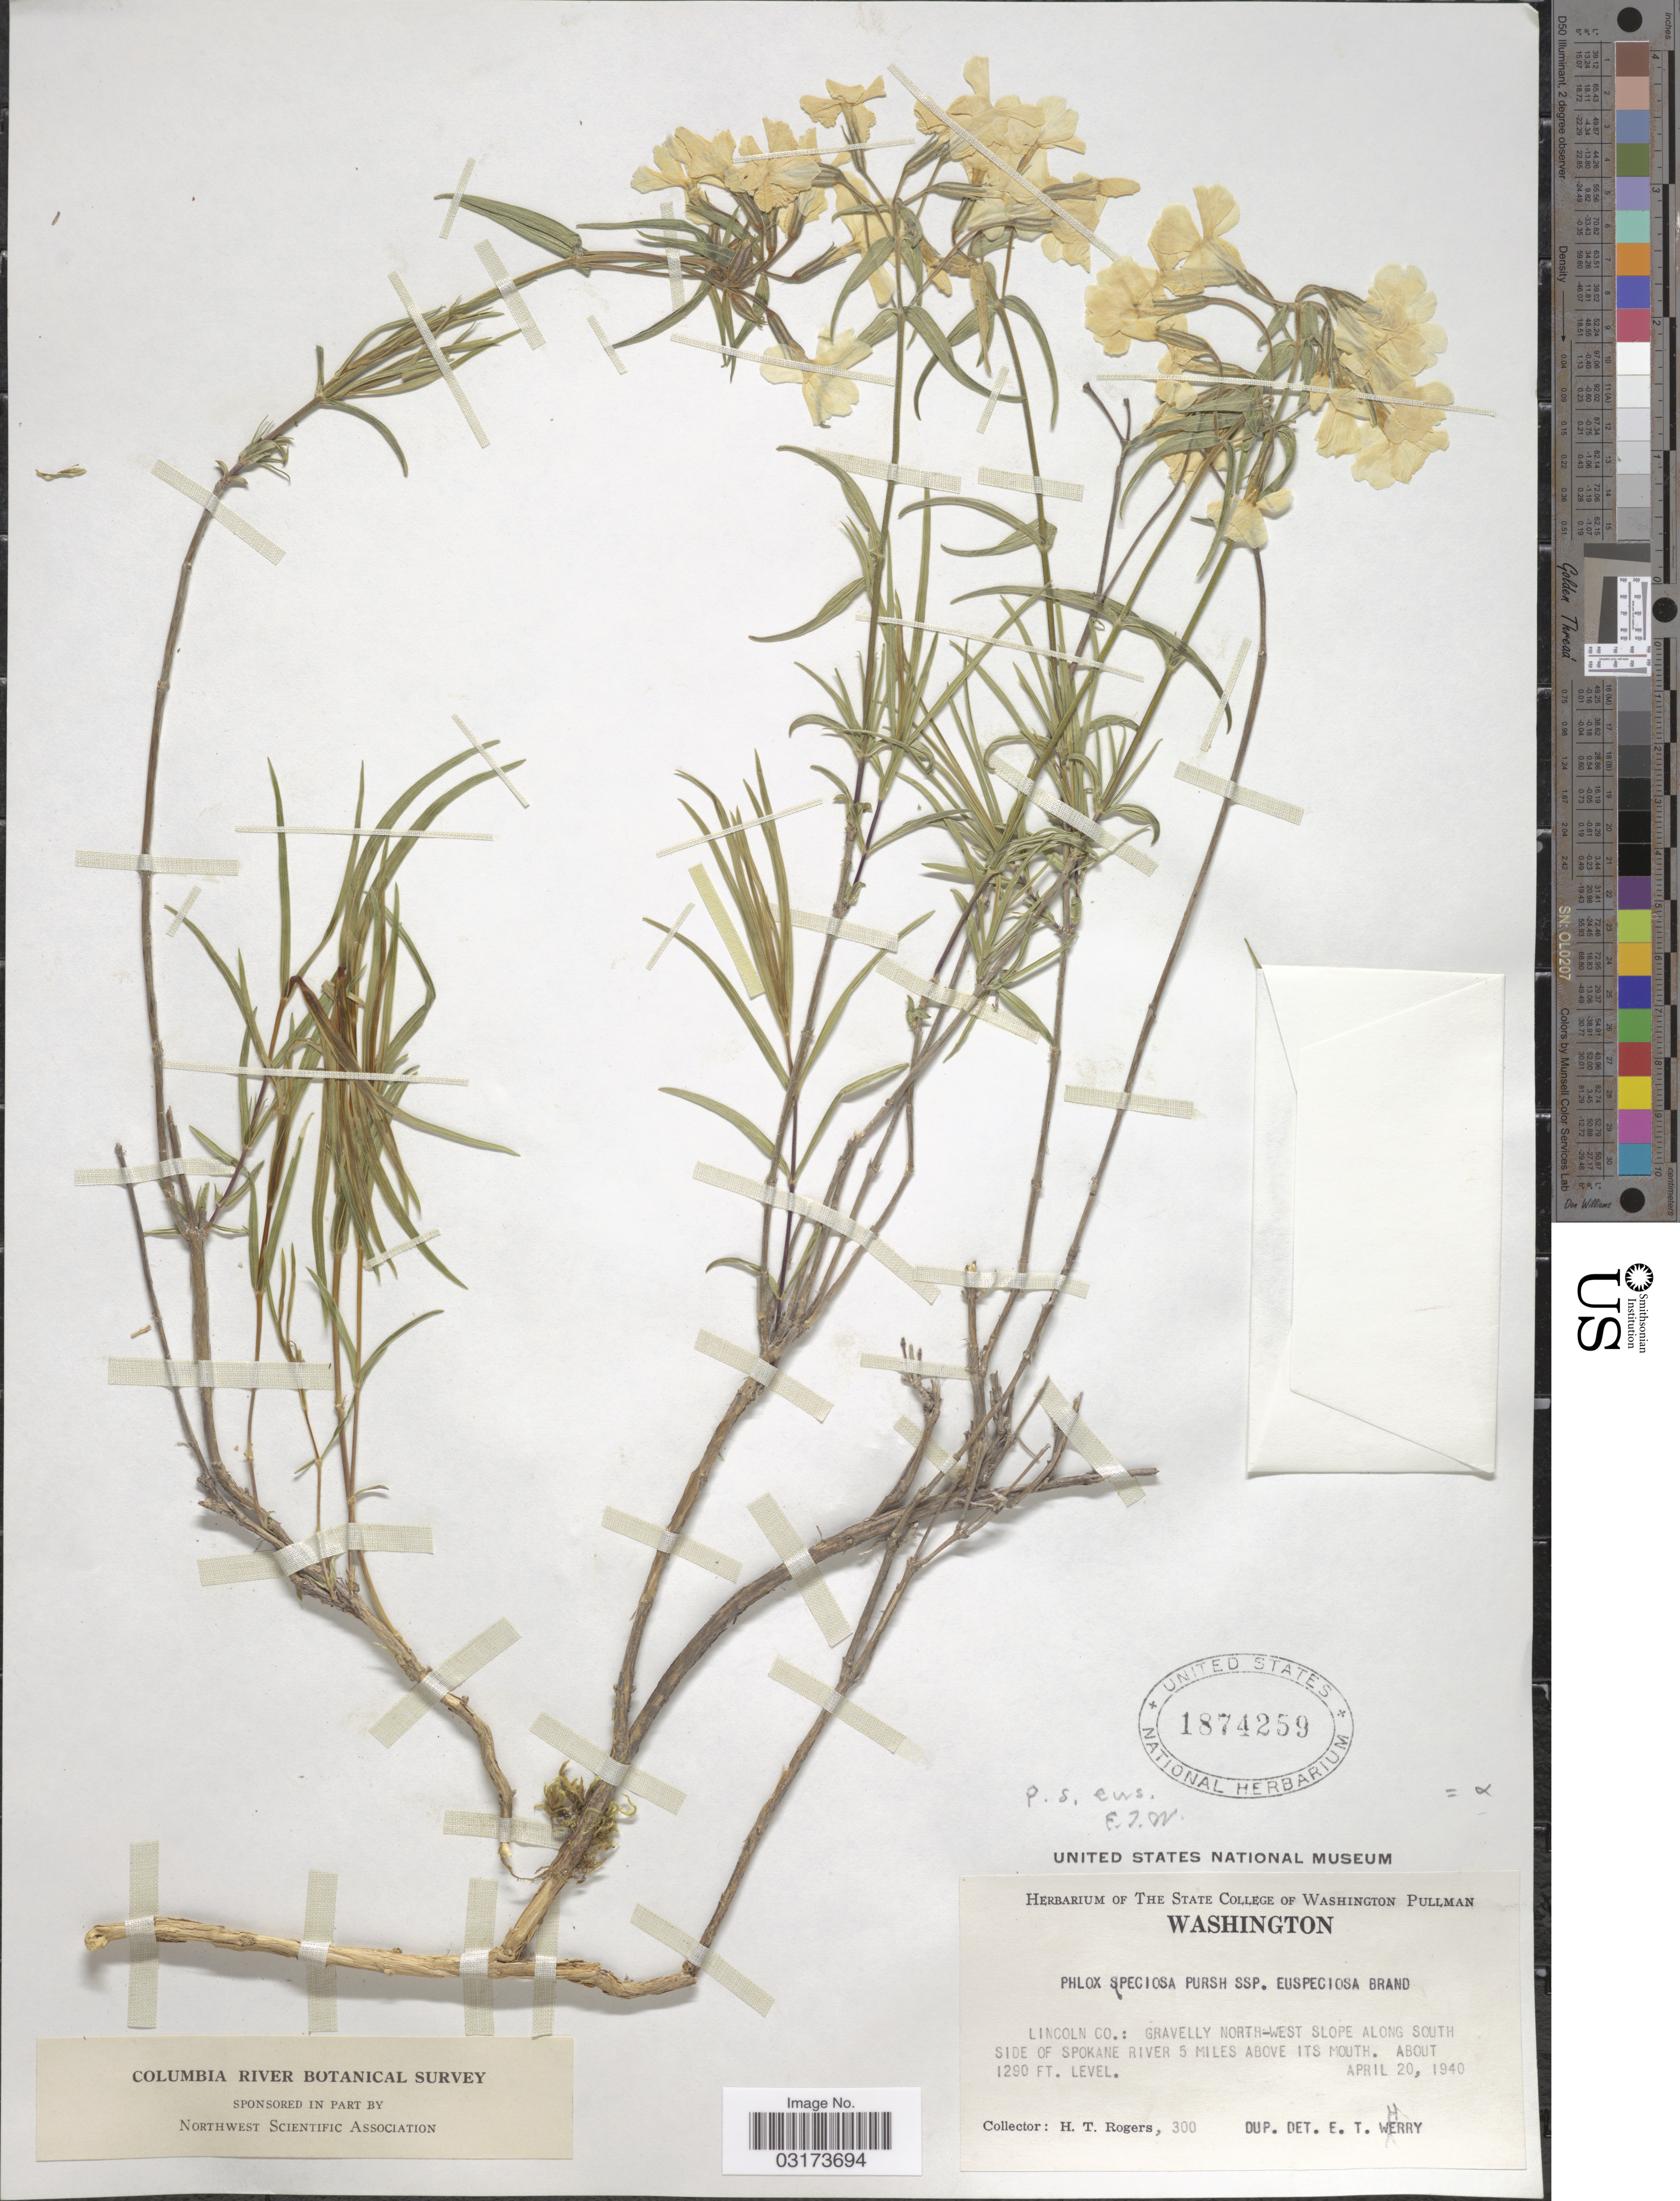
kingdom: Plantae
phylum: Tracheophyta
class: Magnoliopsida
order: Ericales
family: Polemoniaceae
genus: Phlox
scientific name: Phlox speciosa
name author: Pursh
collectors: H. Rogers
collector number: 300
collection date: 1940-04-20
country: United States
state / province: Washington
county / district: Lincoln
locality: Lincoln Co.: North-west slope along south side of Spokane River 5 miles above its mouth.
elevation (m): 393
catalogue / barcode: US 1874259